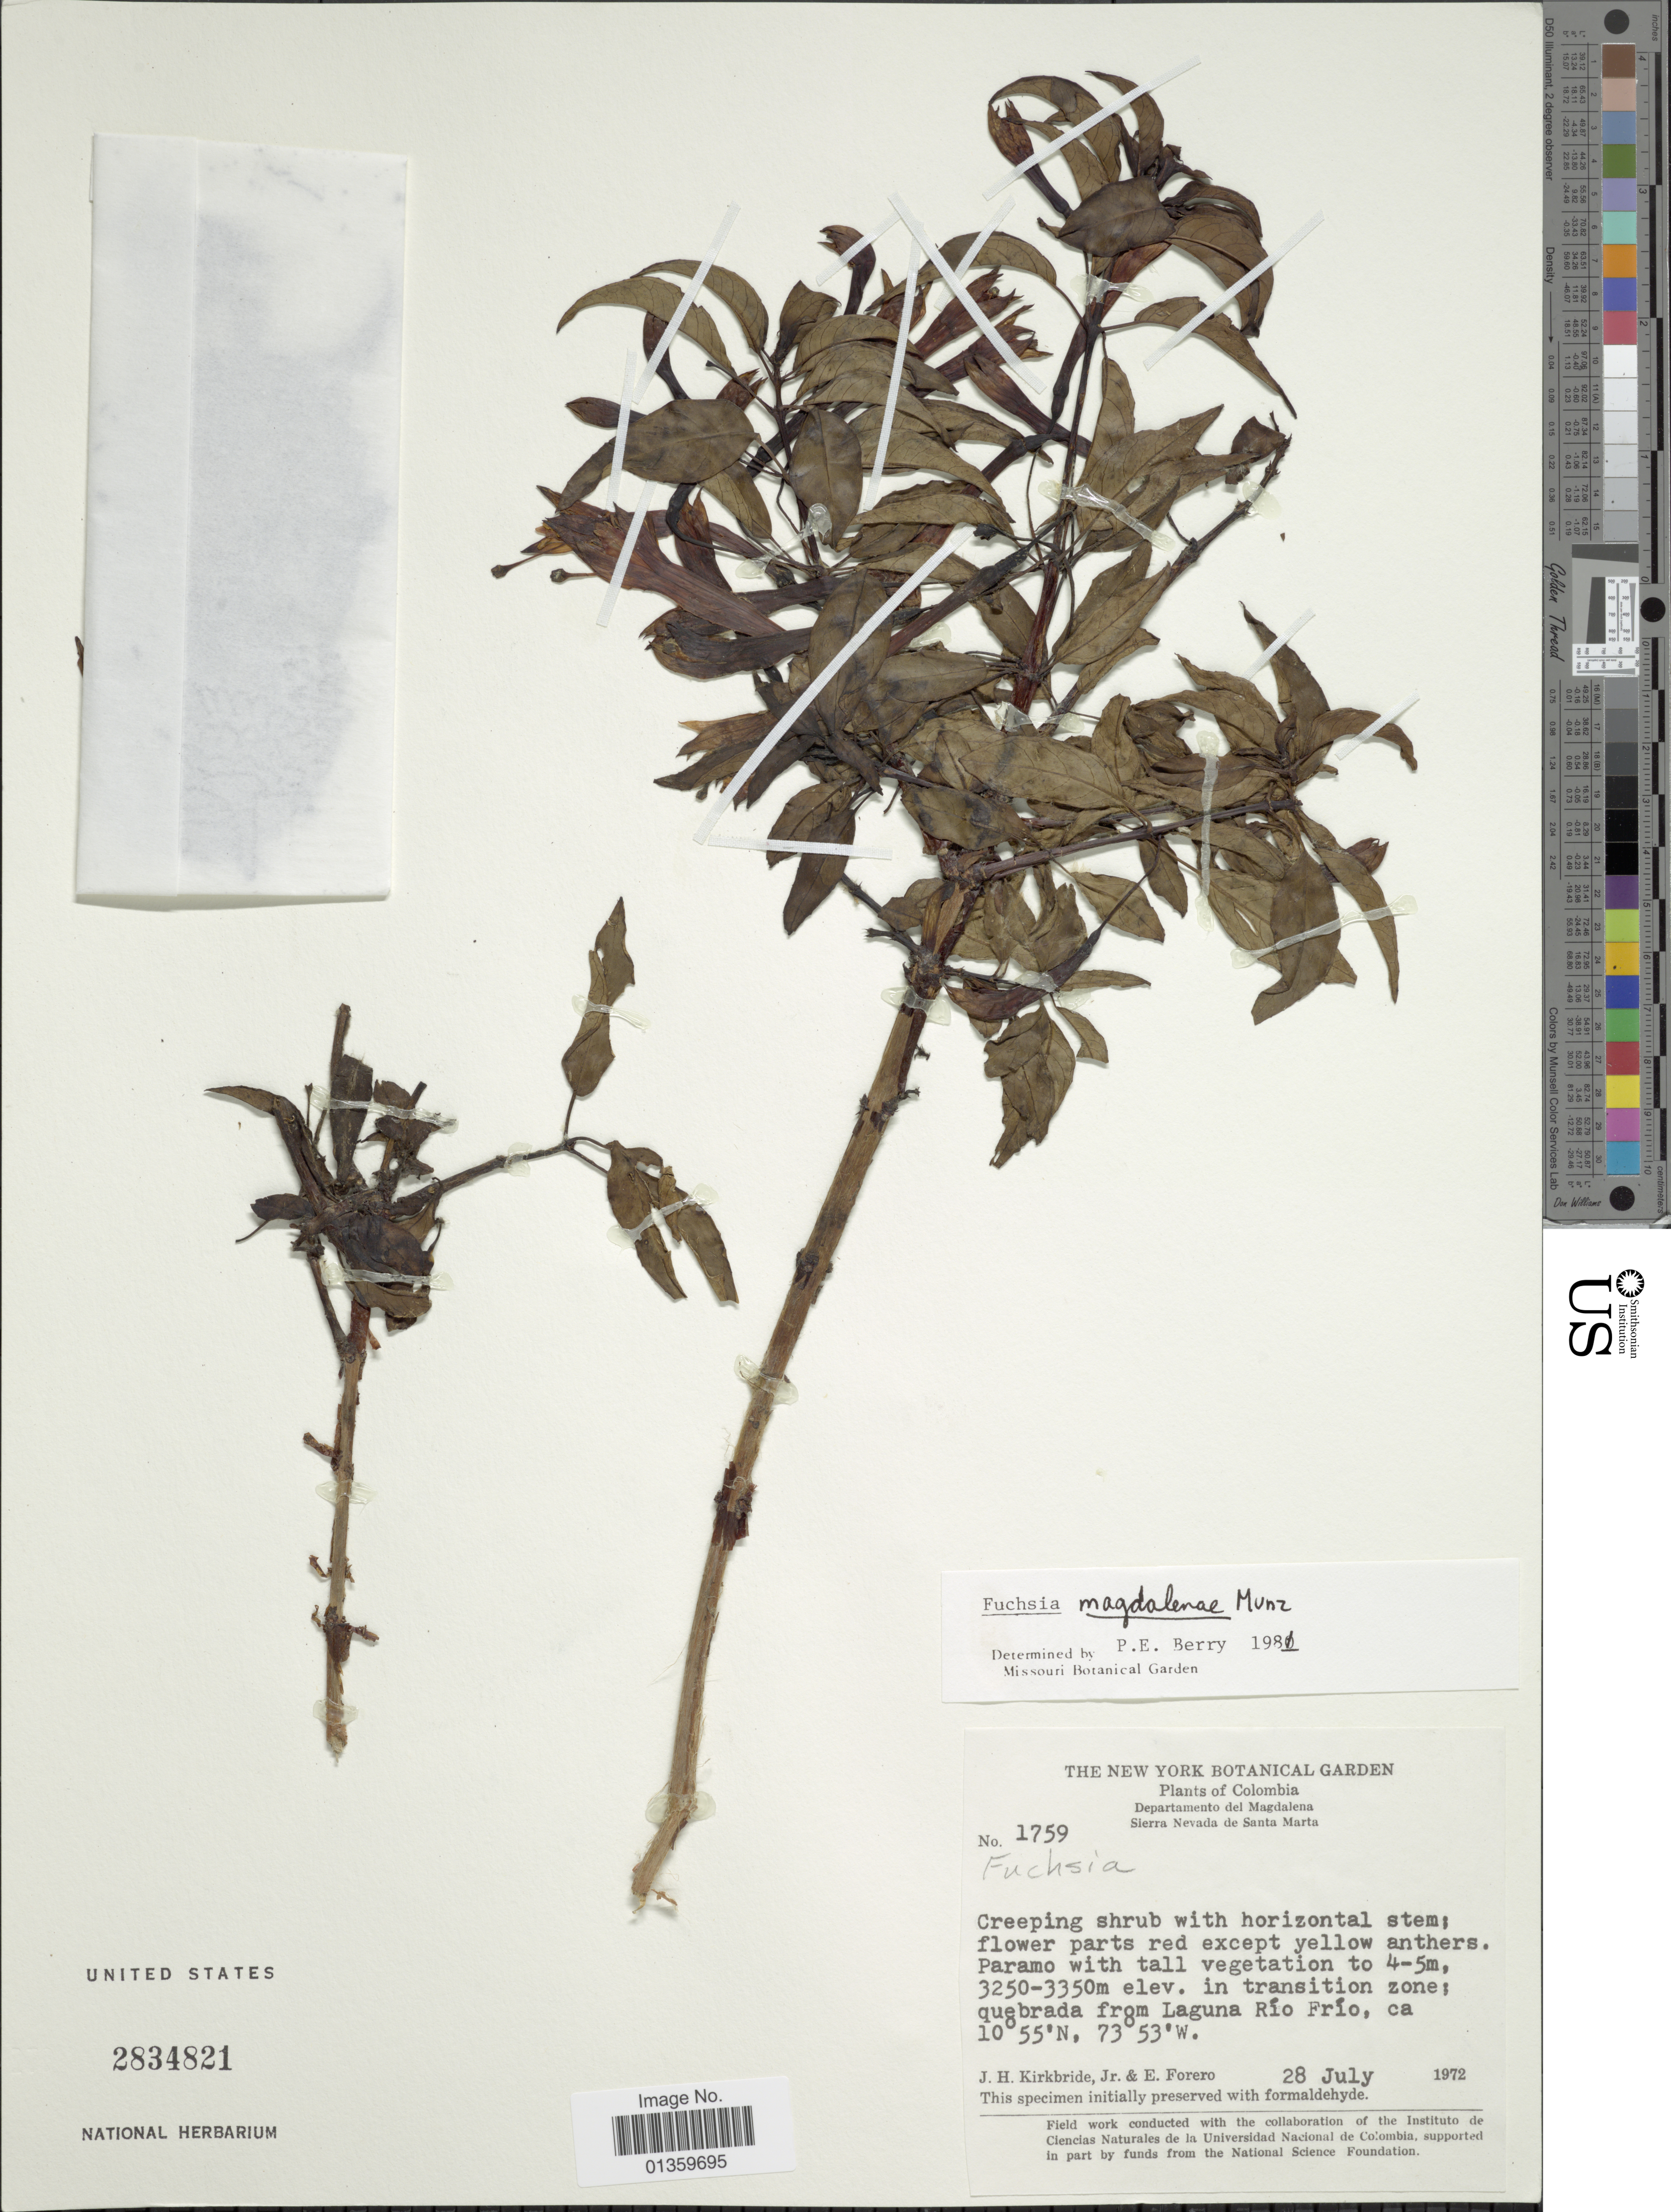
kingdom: Plantae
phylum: Tracheophyta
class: Magnoliopsida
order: Myrtales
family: Onagraceae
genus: Fuchsia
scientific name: Fuchsia magdalenae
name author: Munz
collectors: J. H. Kirkbride & E. Forero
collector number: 1759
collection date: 1972-07-28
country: Colombia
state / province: Magdalena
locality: Sierra Nevada de Santa Marta, quebrada from Laguna Río Frío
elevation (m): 3250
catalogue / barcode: US 2834821